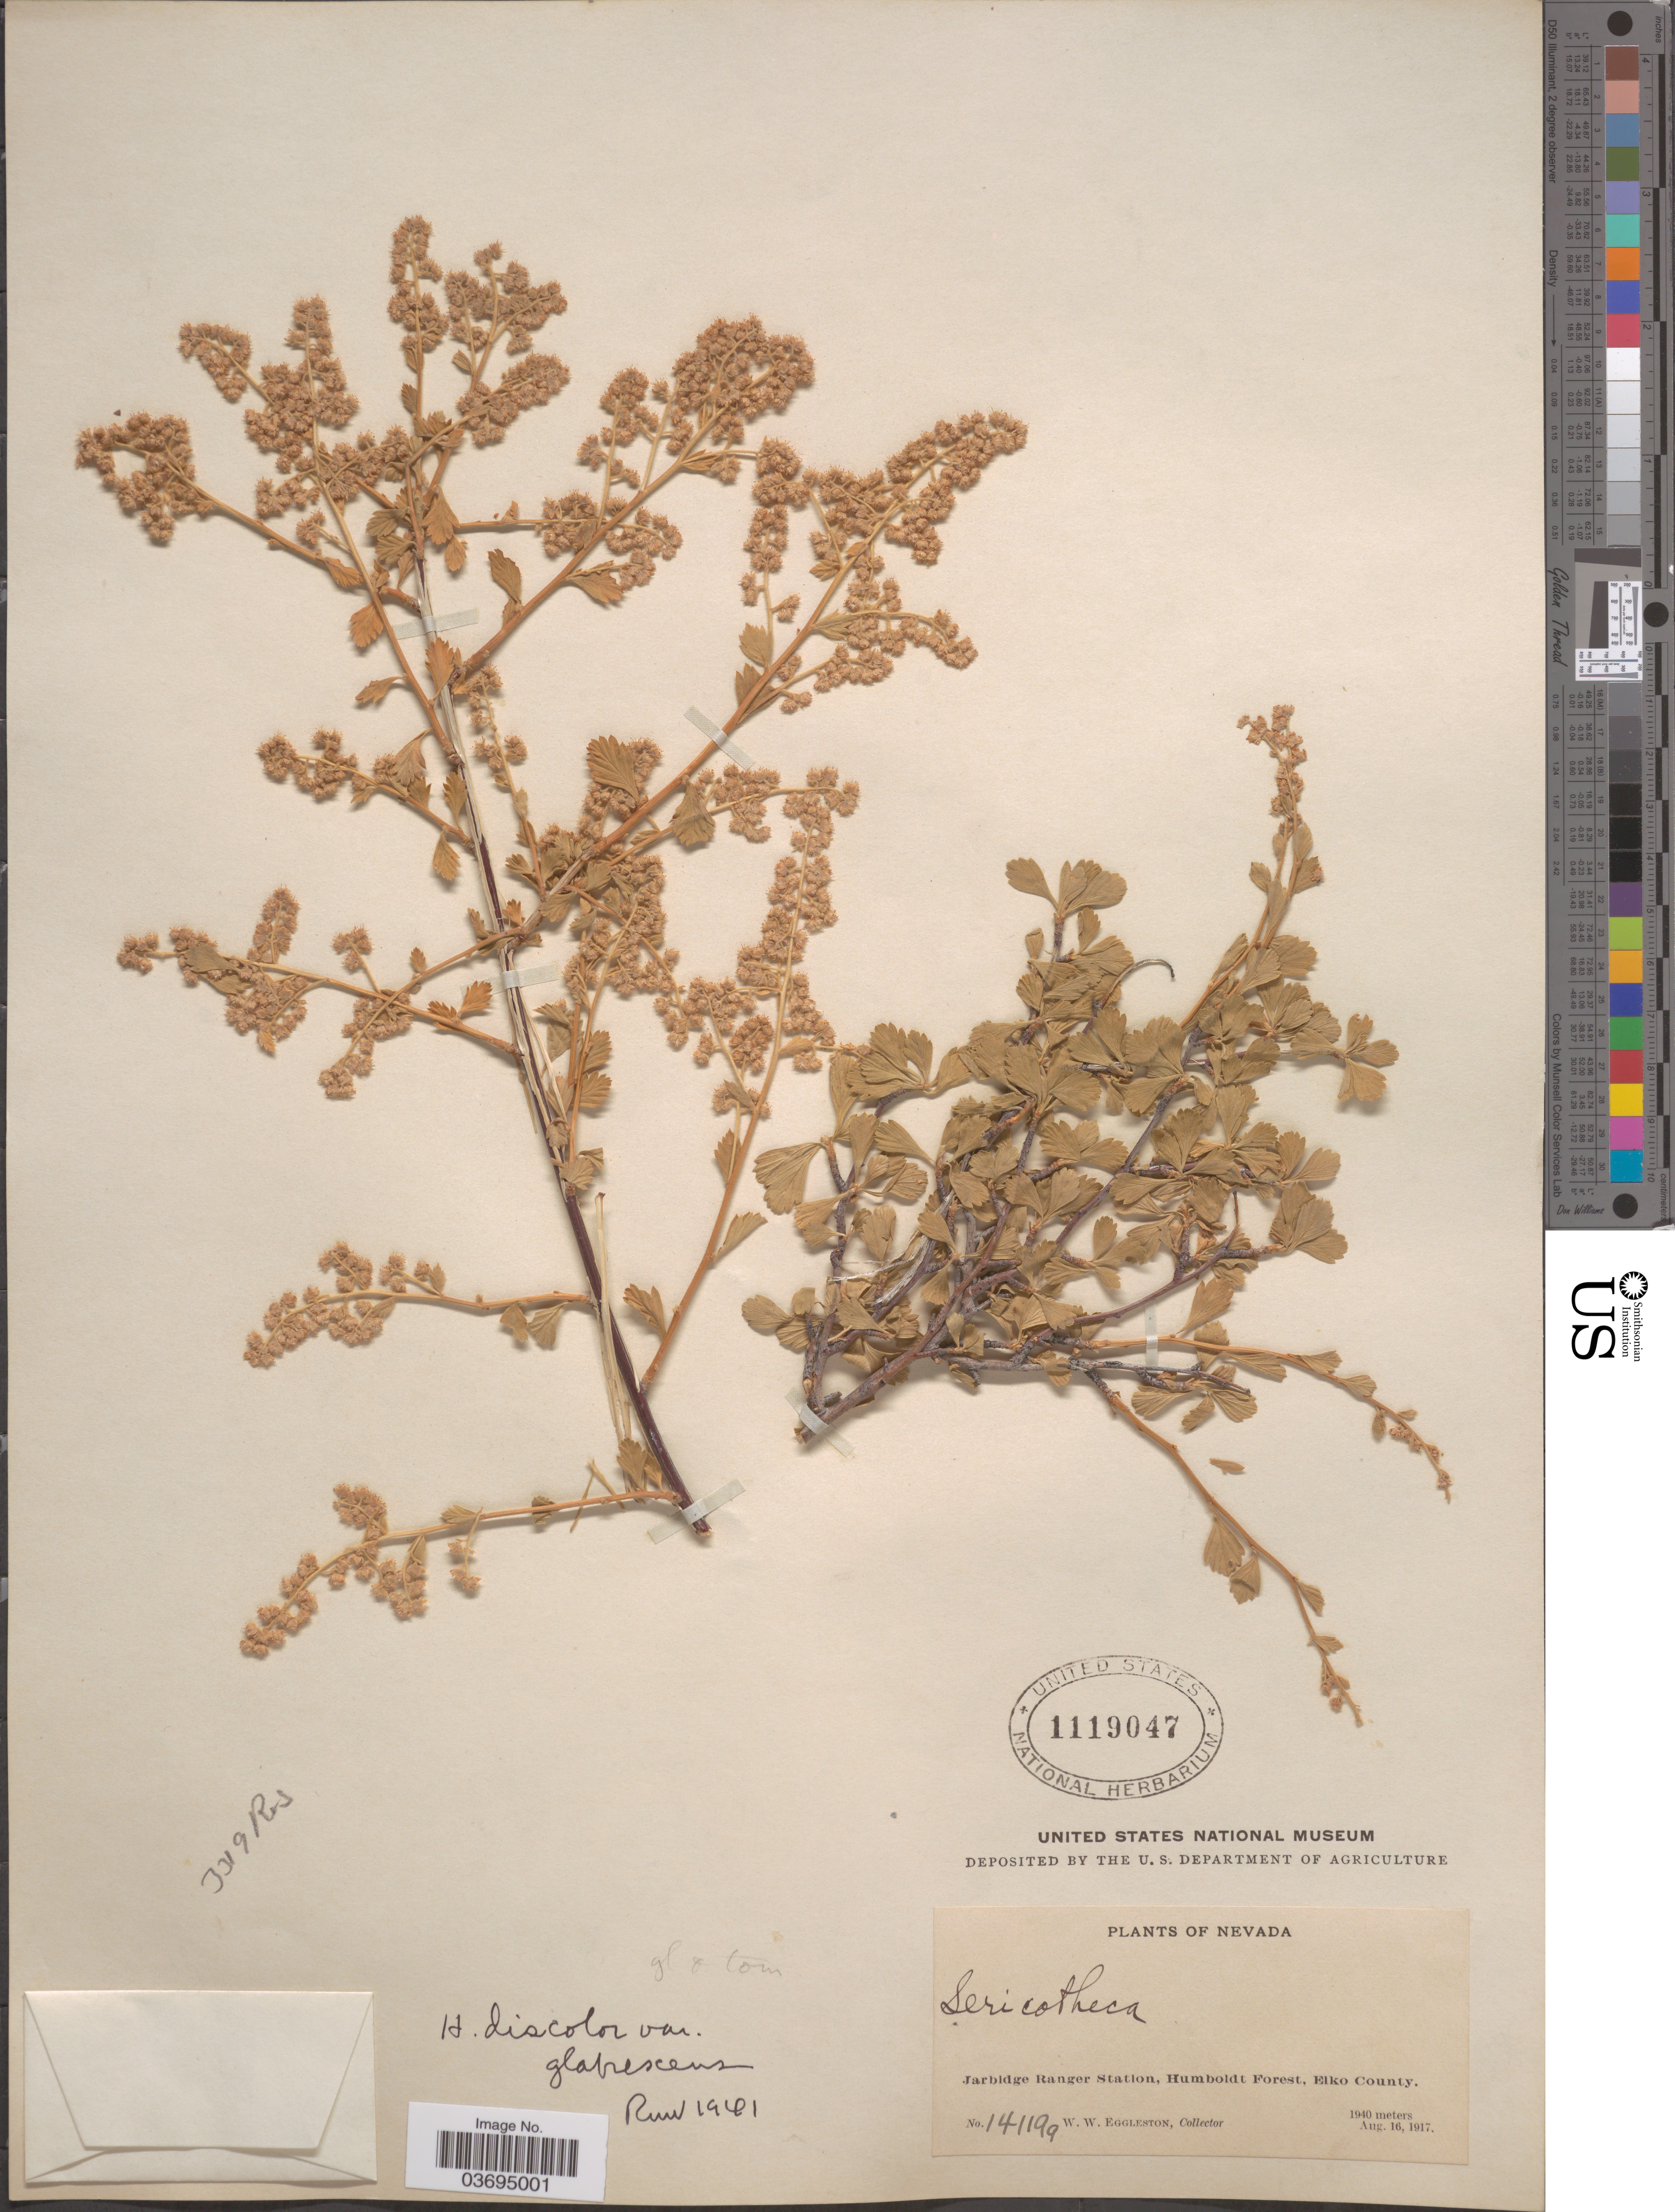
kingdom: Plantae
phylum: Tracheophyta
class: Magnoliopsida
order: Rosales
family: Rosaceae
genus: Holodiscus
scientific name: Holodiscus discolor var. dumosus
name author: Maxim. ex J.M. Coult.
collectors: W. W. Eggleston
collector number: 141199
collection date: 1917-08-16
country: United States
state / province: Nevada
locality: Jarbidge Ranger Station, Humboldt Forest, Elko County.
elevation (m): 1940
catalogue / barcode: US 1119047